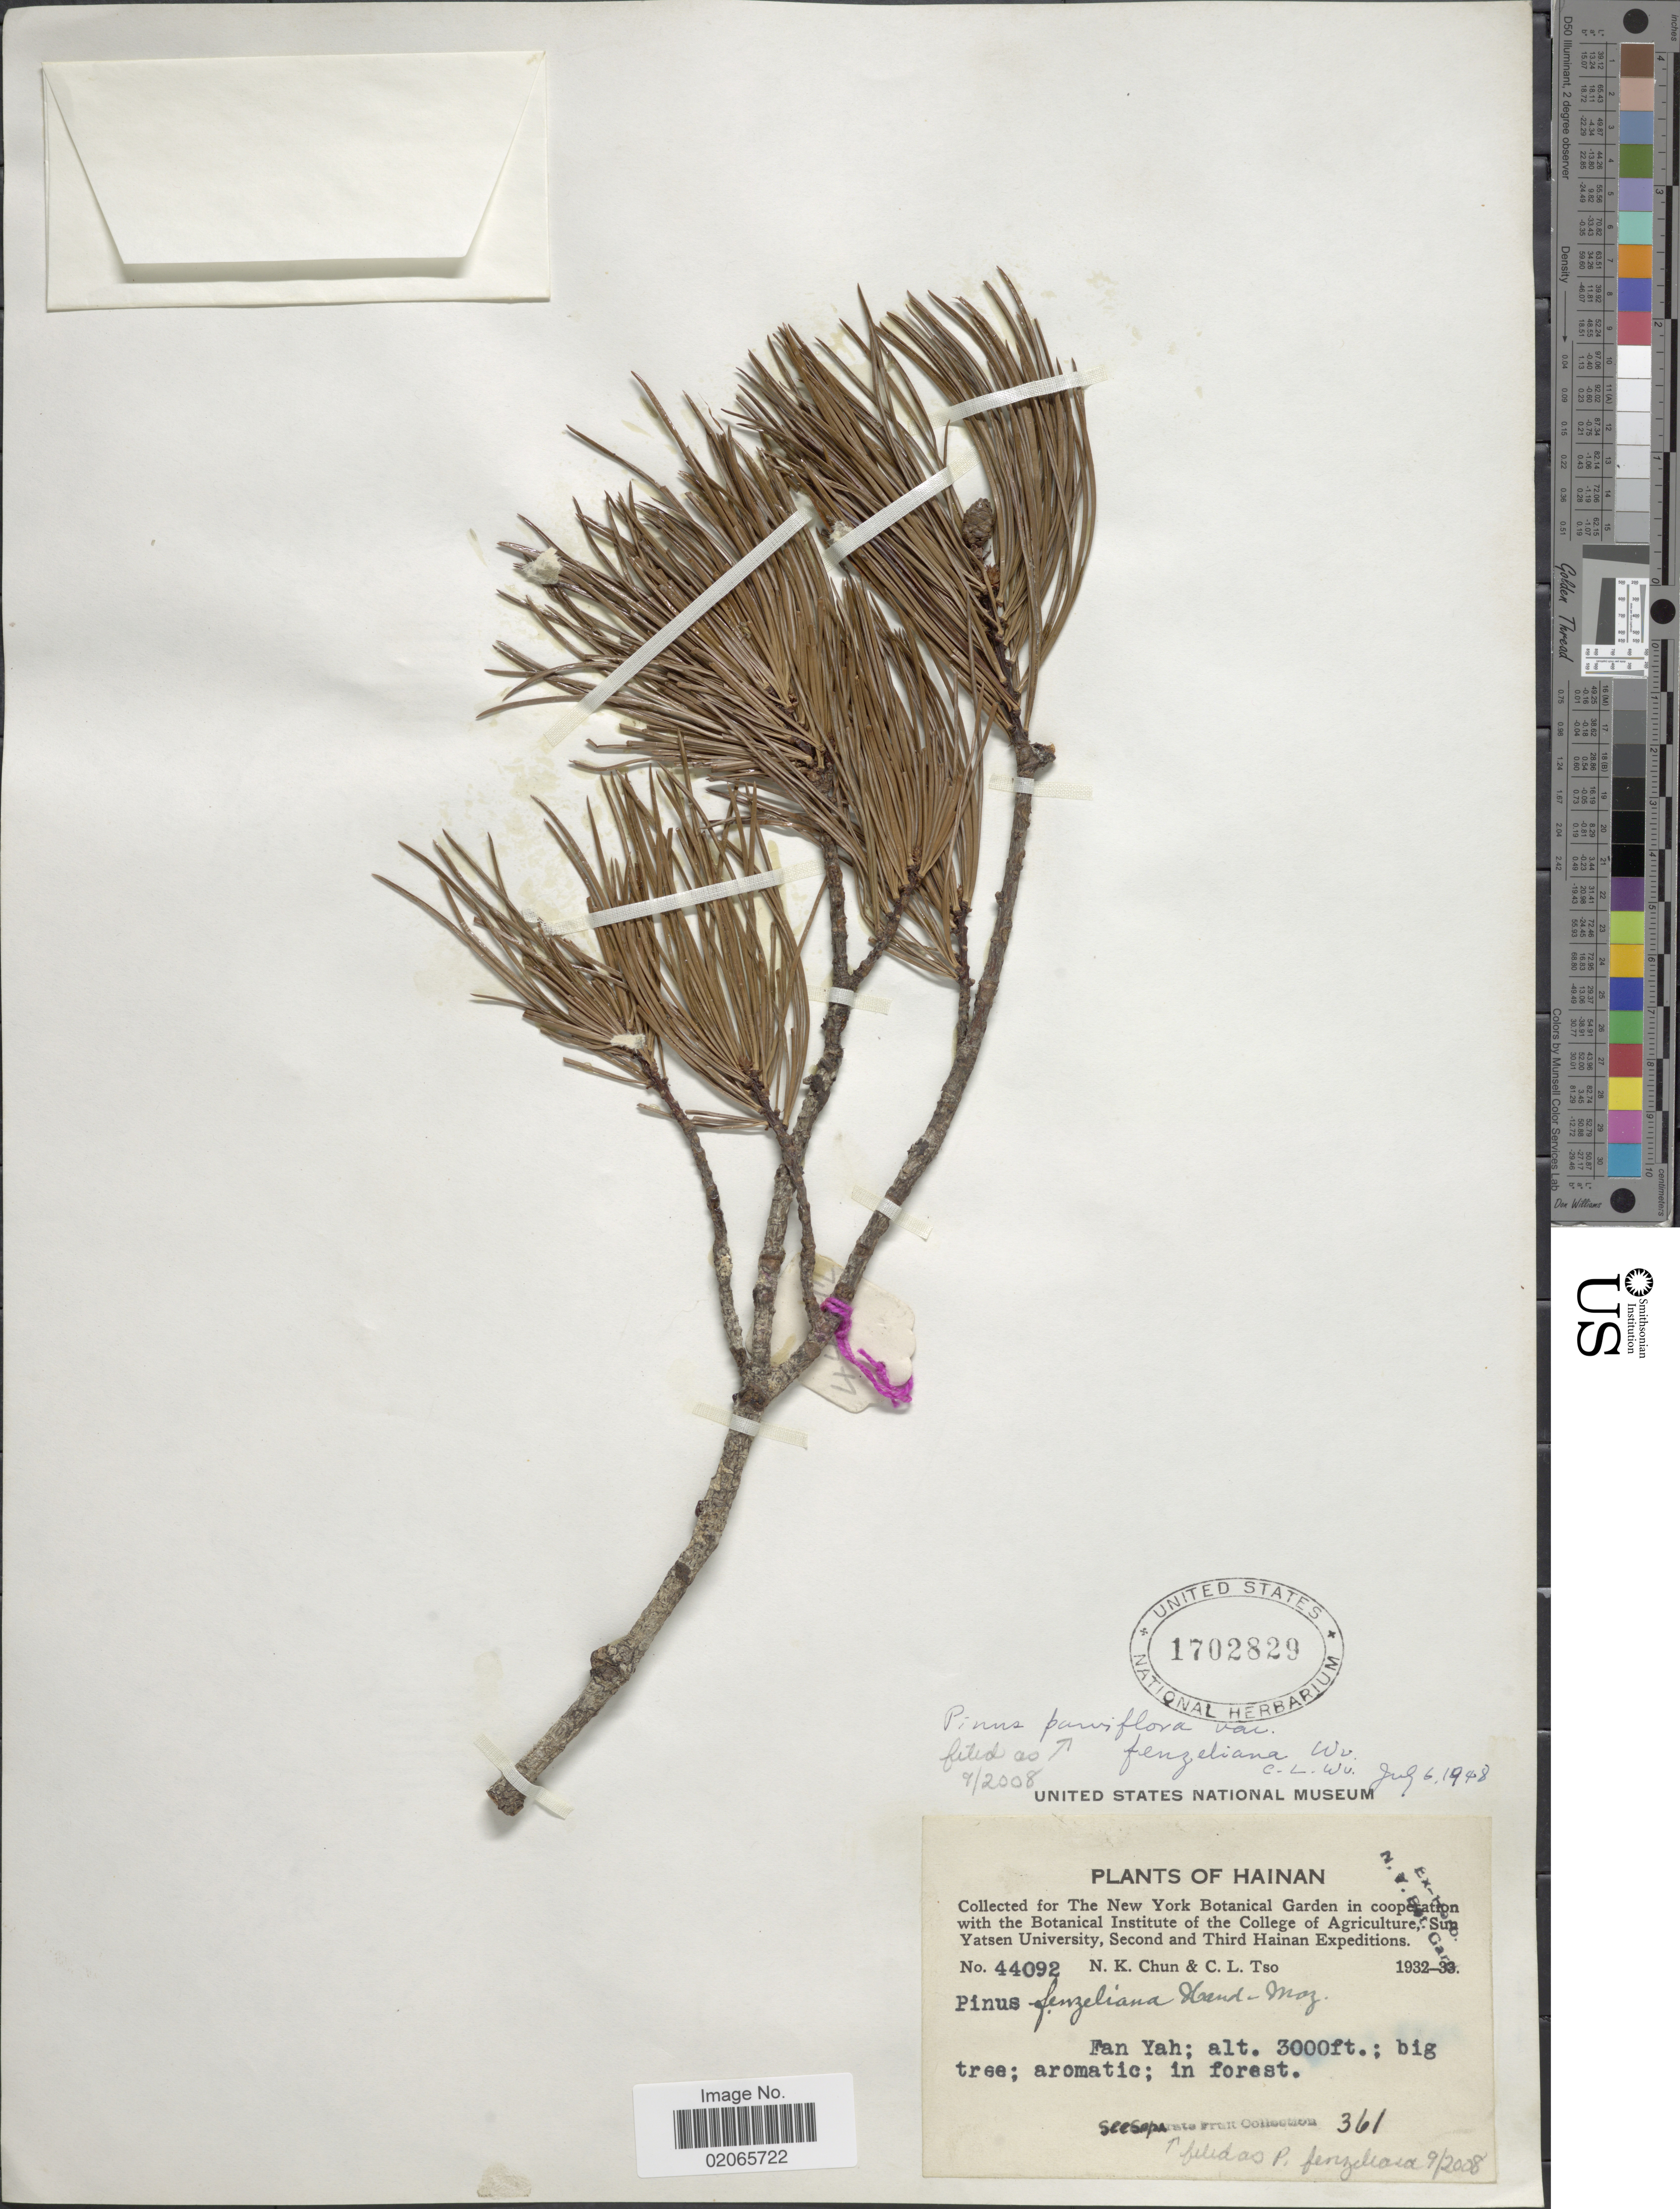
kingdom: Plantae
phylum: Tracheophyta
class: Pinopsida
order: Pinales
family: Pinaceae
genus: Pinus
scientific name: Pinus parviflora var. fenzeliana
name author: (Hand.-Mazz.) C.L. Wu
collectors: N. K. Chun & C. Tso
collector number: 44092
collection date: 1932/1933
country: China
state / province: Hainan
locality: Fan Yah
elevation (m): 914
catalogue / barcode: US 1702829